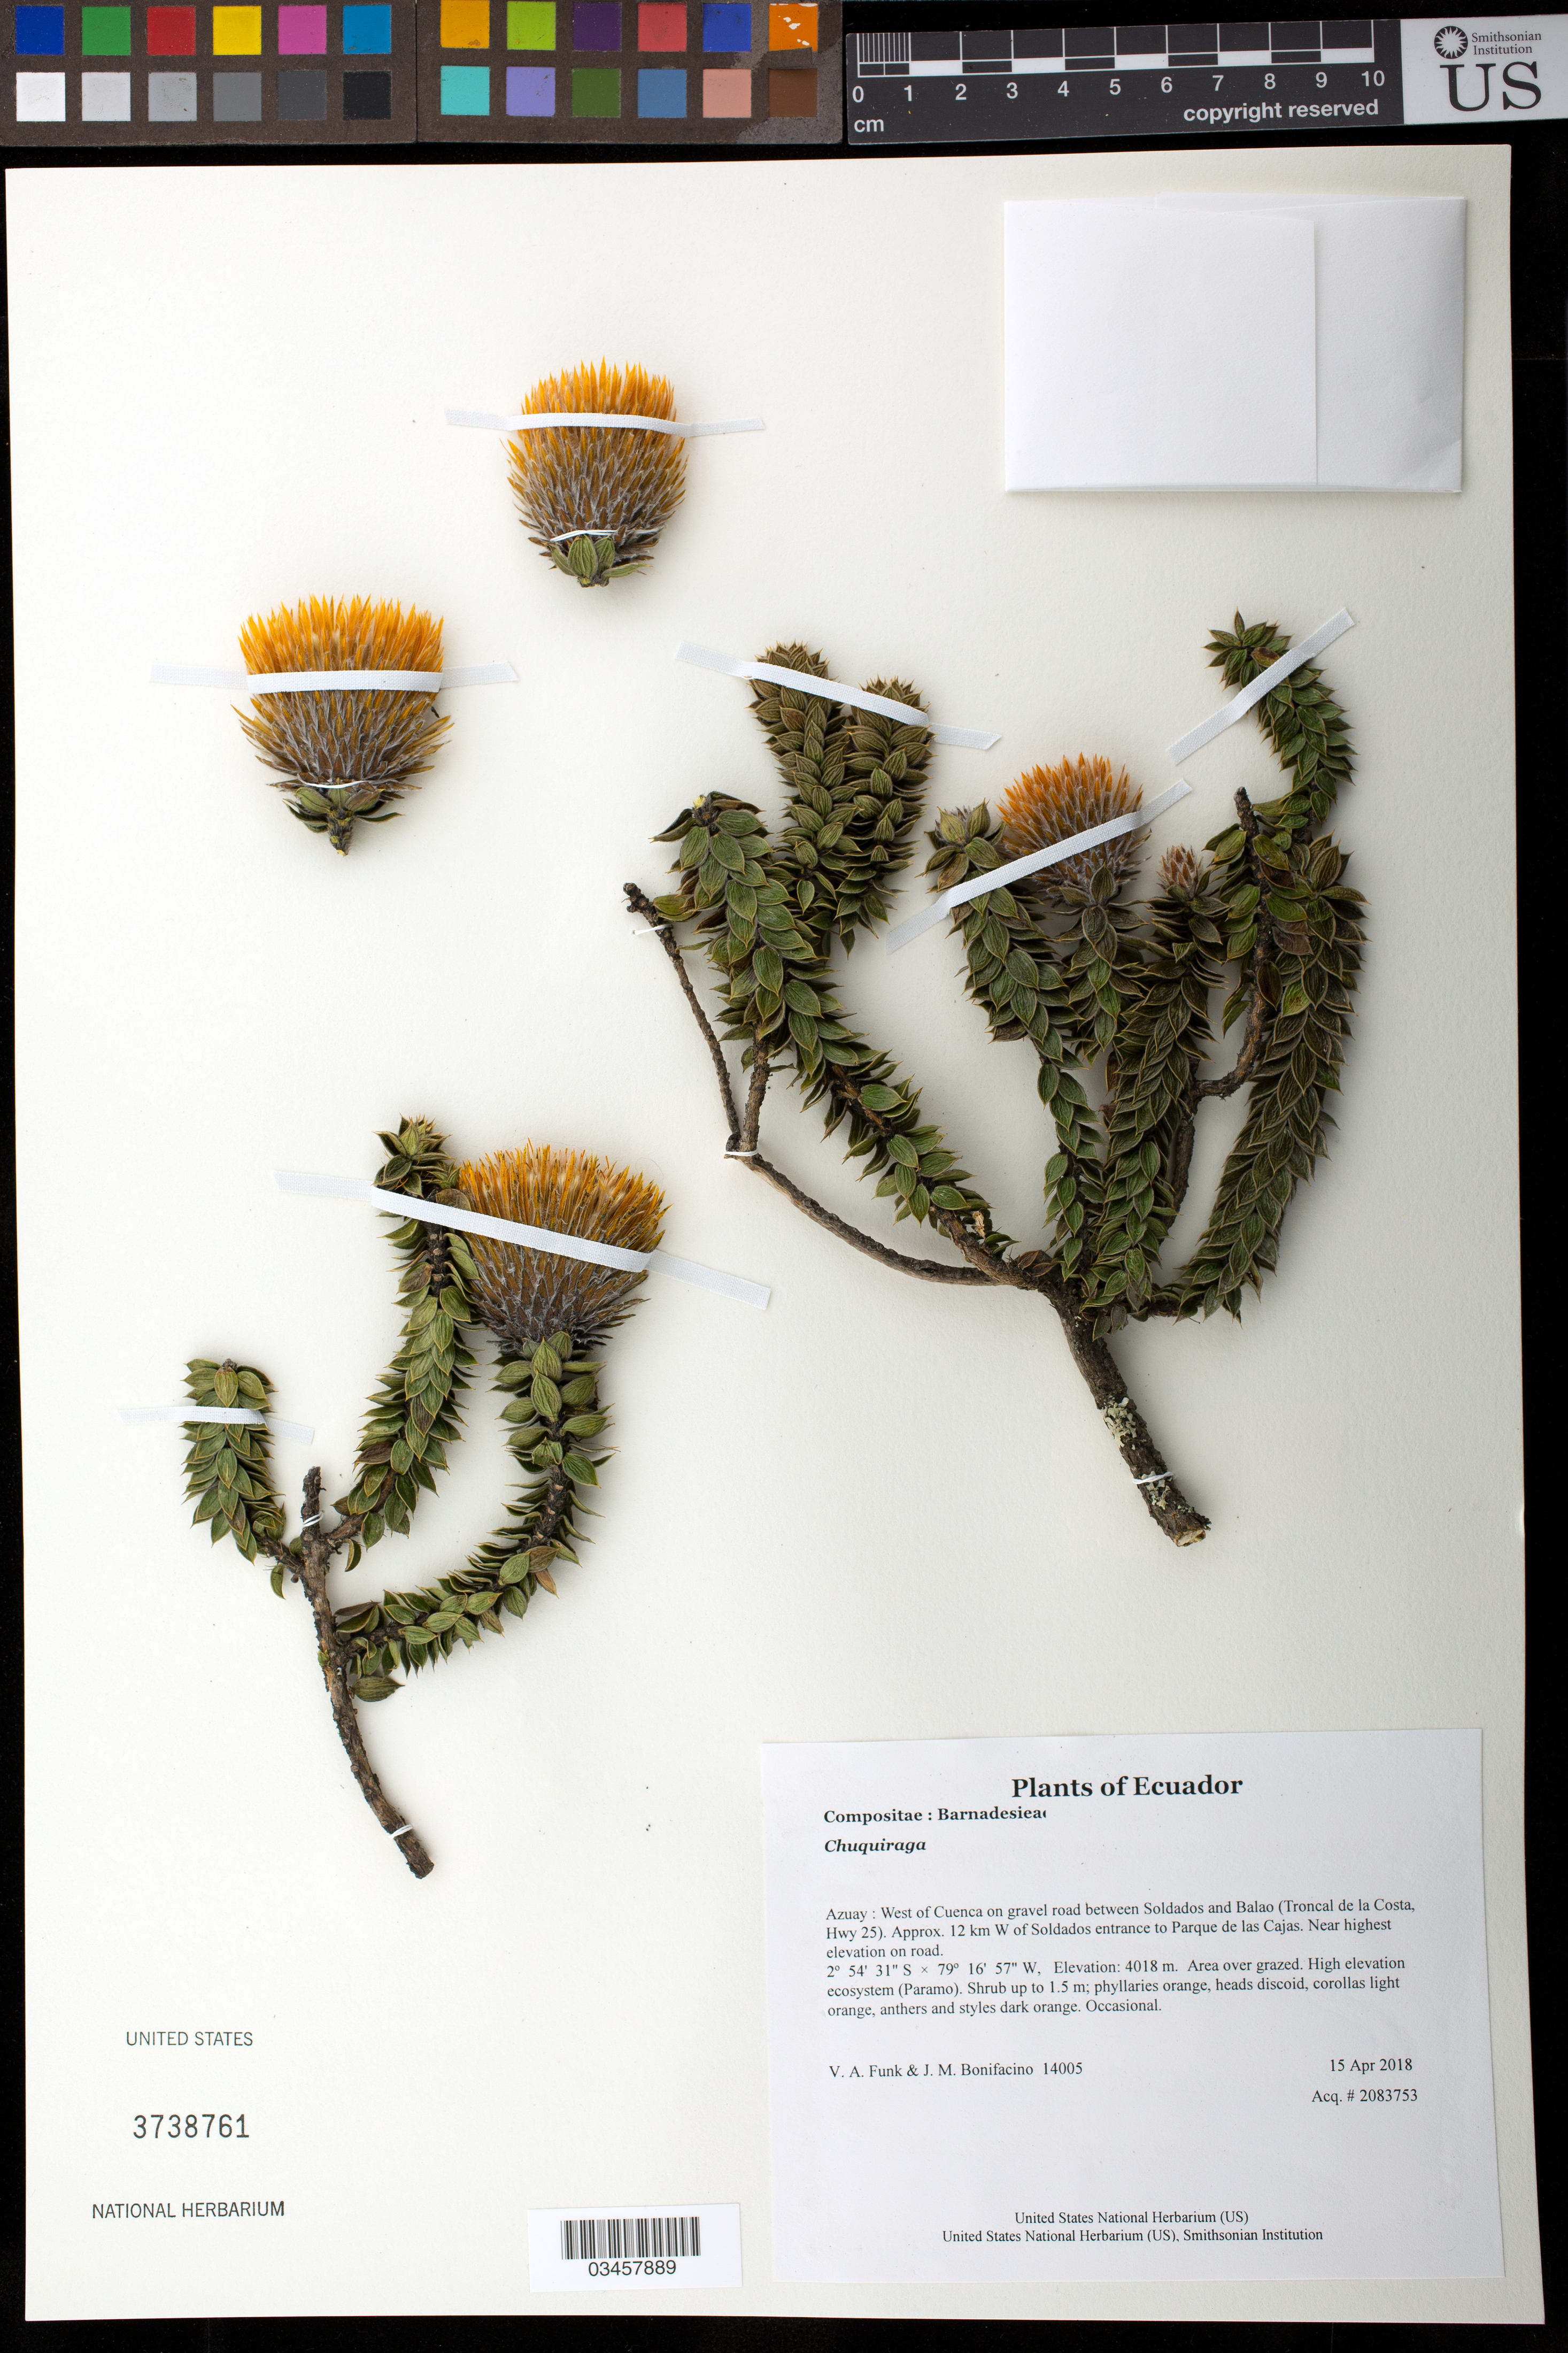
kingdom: Plantae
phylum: Tracheophyta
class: Magnoliopsida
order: Asterales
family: Asteraceae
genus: Chuquiraga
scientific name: Chuquiraga sp.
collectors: V. Funk & M. Bonifacino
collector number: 14005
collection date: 2018-04-15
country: Ecuador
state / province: Azuay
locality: West of Cuenca on gravel road between Soldados and Balao (Troncal de la Costa, Hwy 25). Approx. 12 km W of Soldados entrance to Parque de las Cajas. Near highest elevation on road.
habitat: Area over grazed. High elevation ecosystem (Paramo).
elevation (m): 4018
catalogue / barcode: US 3738761